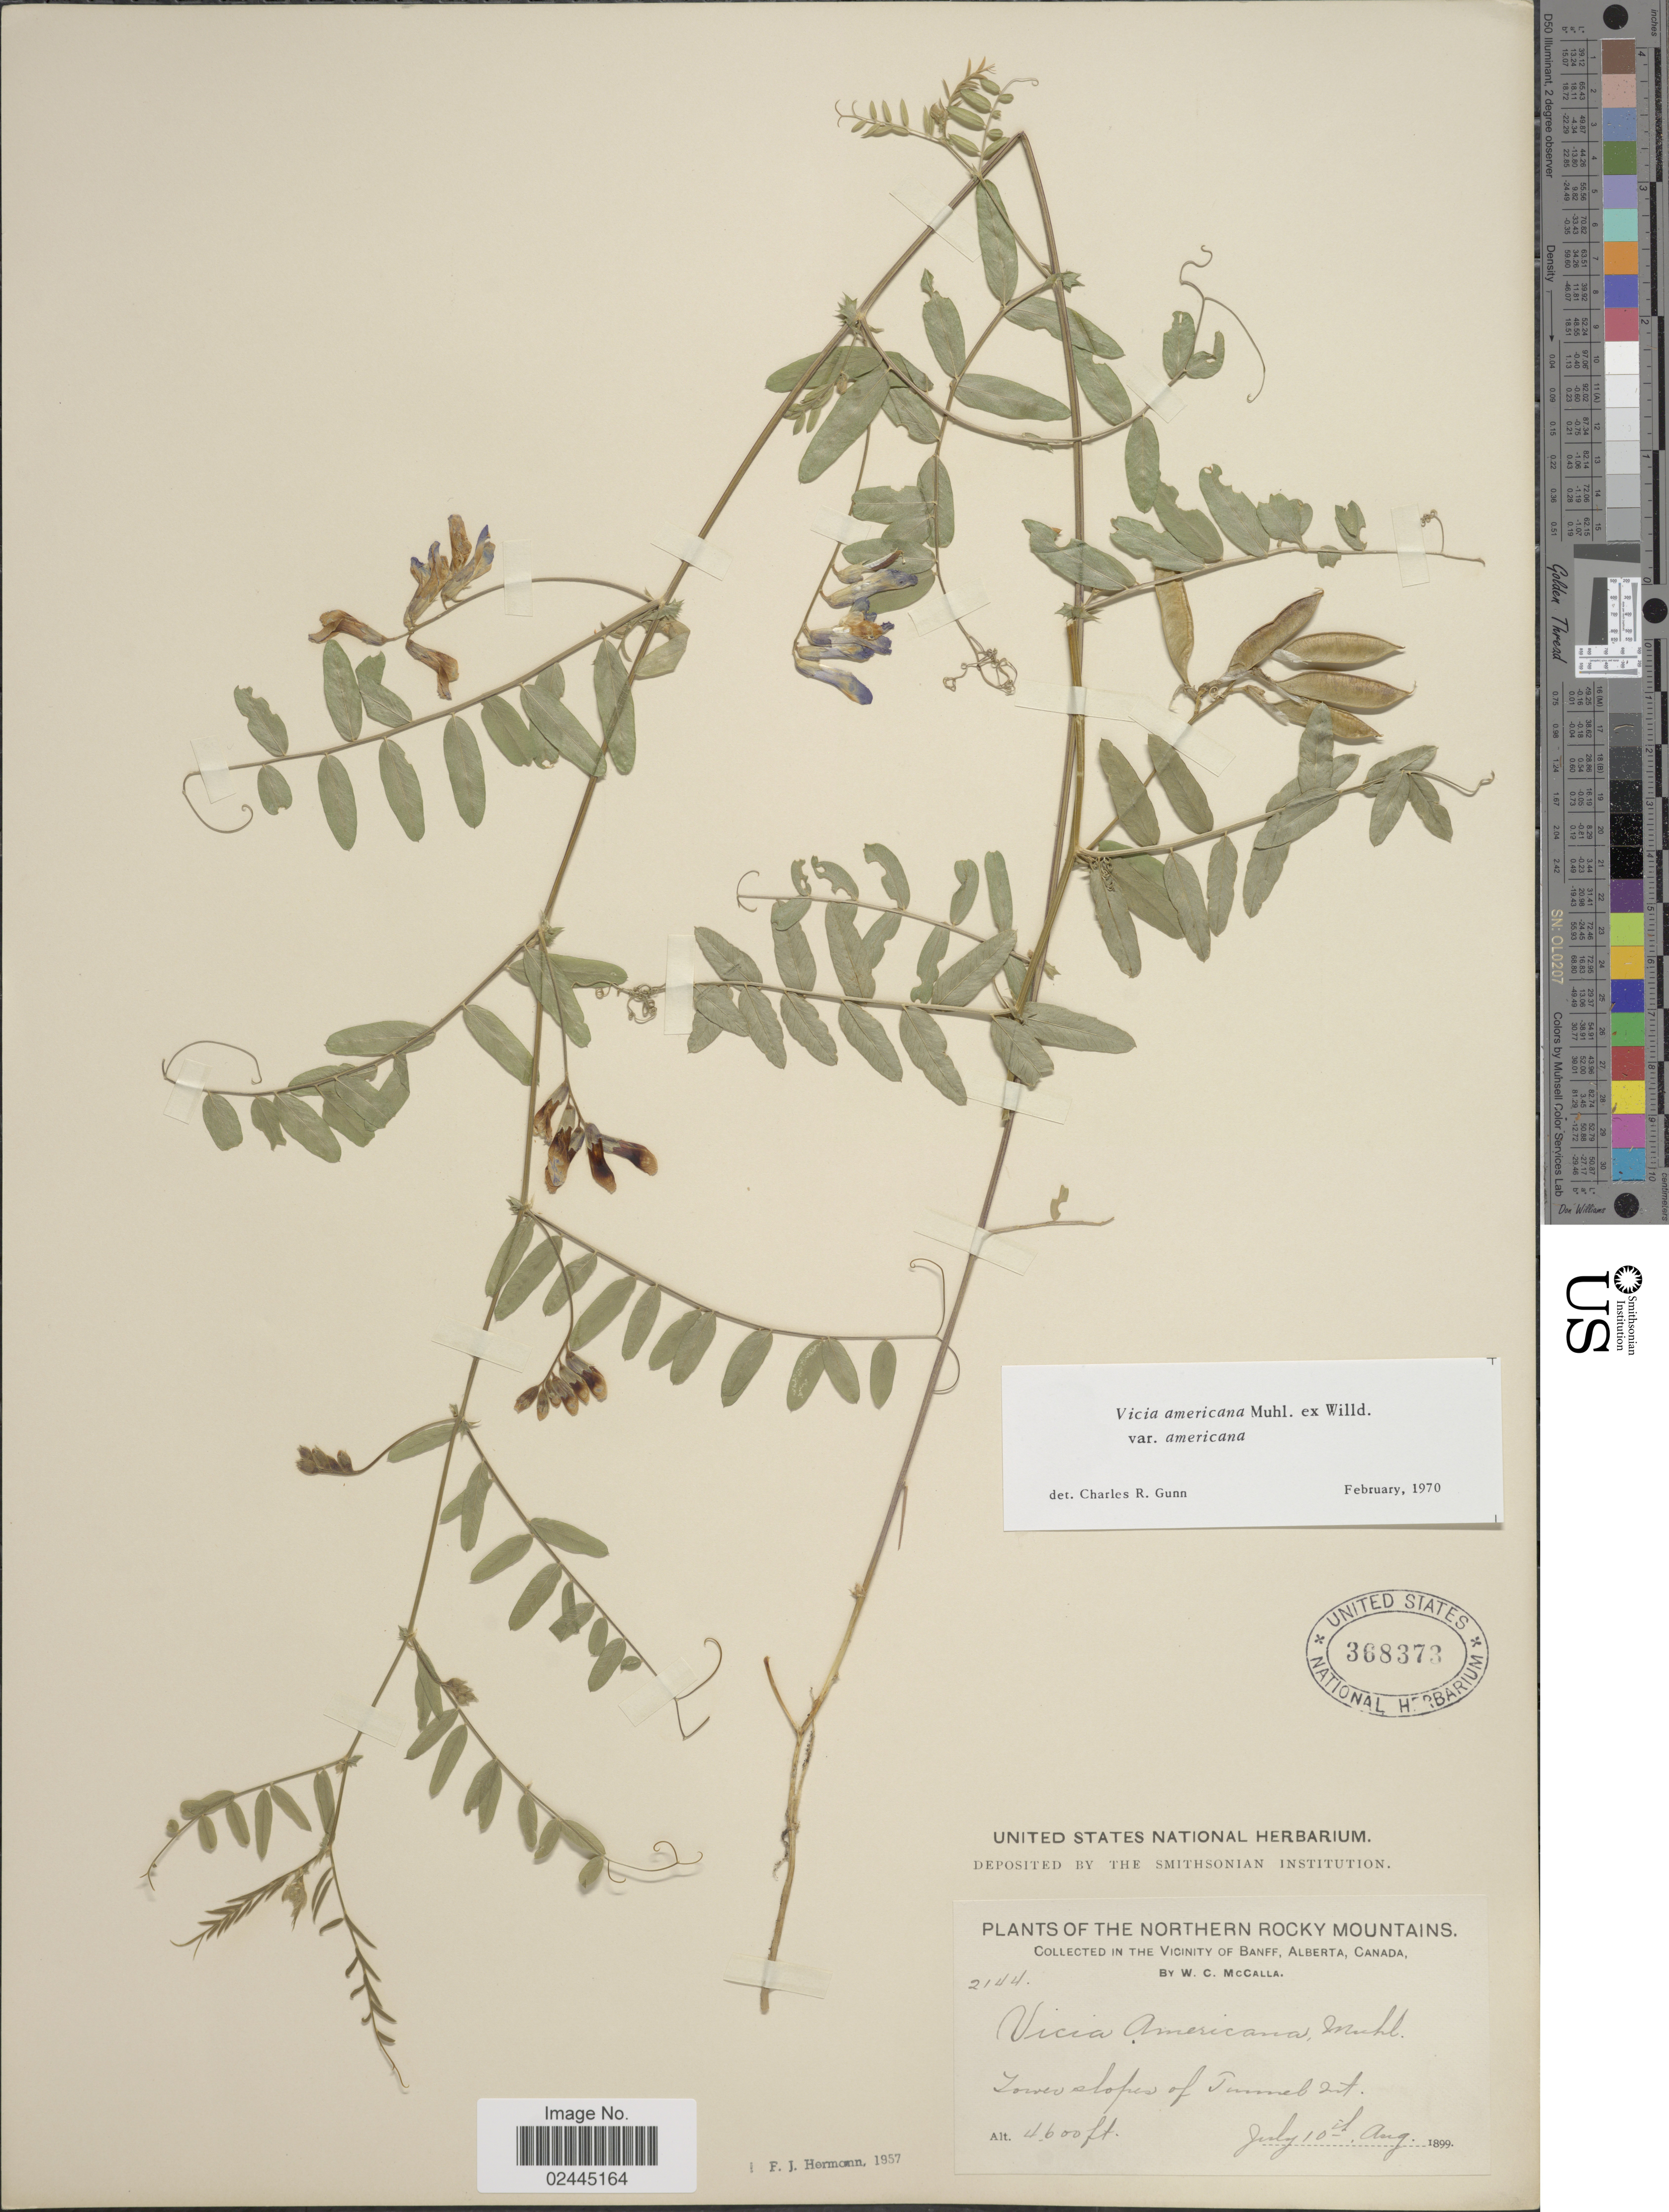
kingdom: Plantae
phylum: Tracheophyta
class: Magnoliopsida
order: Fabales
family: Fabaceae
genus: Vicia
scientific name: Vicia americana var. americana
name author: Muhl. ex Willd.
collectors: W. McCalla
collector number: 2144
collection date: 1899-07-10/1899-08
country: Canada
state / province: Alberta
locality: Northern Rocky Mountains, in the vicinity of Banff. Lower slopes of Tunnel Mt.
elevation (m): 1402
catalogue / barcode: US 368373